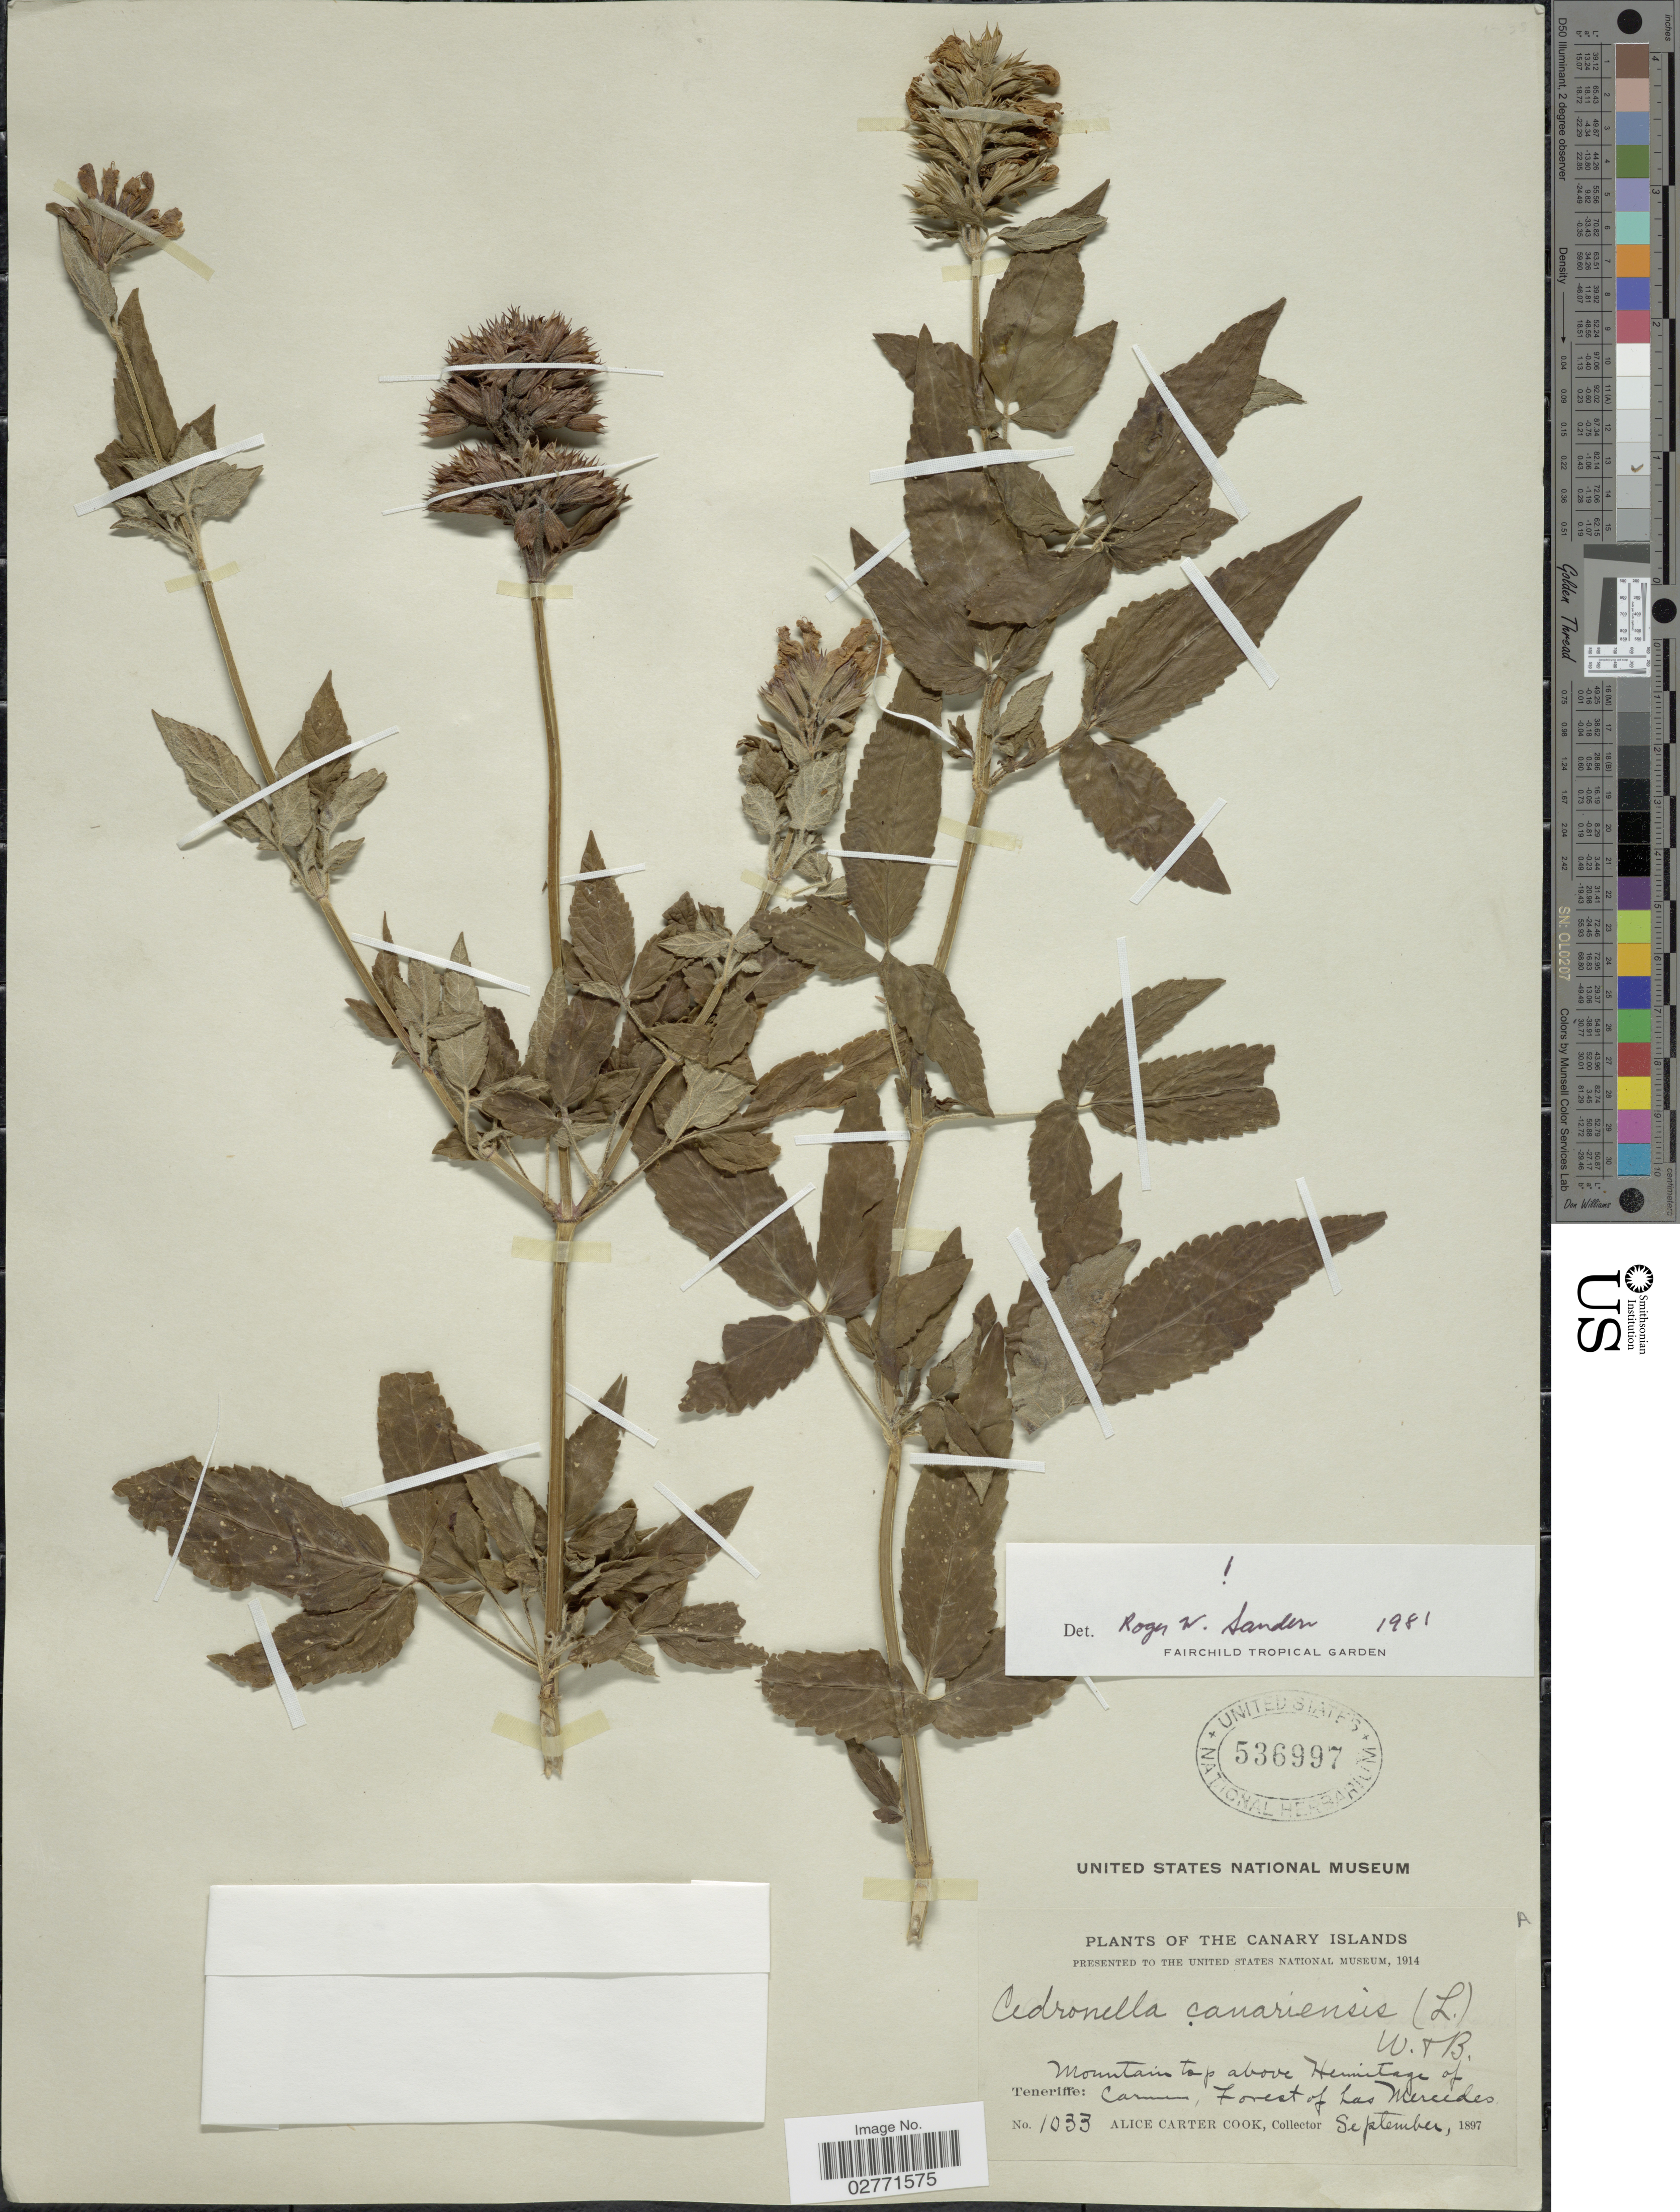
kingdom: Plantae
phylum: Tracheophyta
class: Magnoliopsida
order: Lamiales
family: Lamiaceae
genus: Cedronella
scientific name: Cedronella canariensis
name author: (L.) D.A. Webb & Berthel.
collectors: Alice C. Cook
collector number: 1033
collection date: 1897-09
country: Spain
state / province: Canarias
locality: The Canary Islands, Teneriffe: Mountains top above Hermitage of Carmen, Forest of Las Mercedes.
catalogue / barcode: US 536997